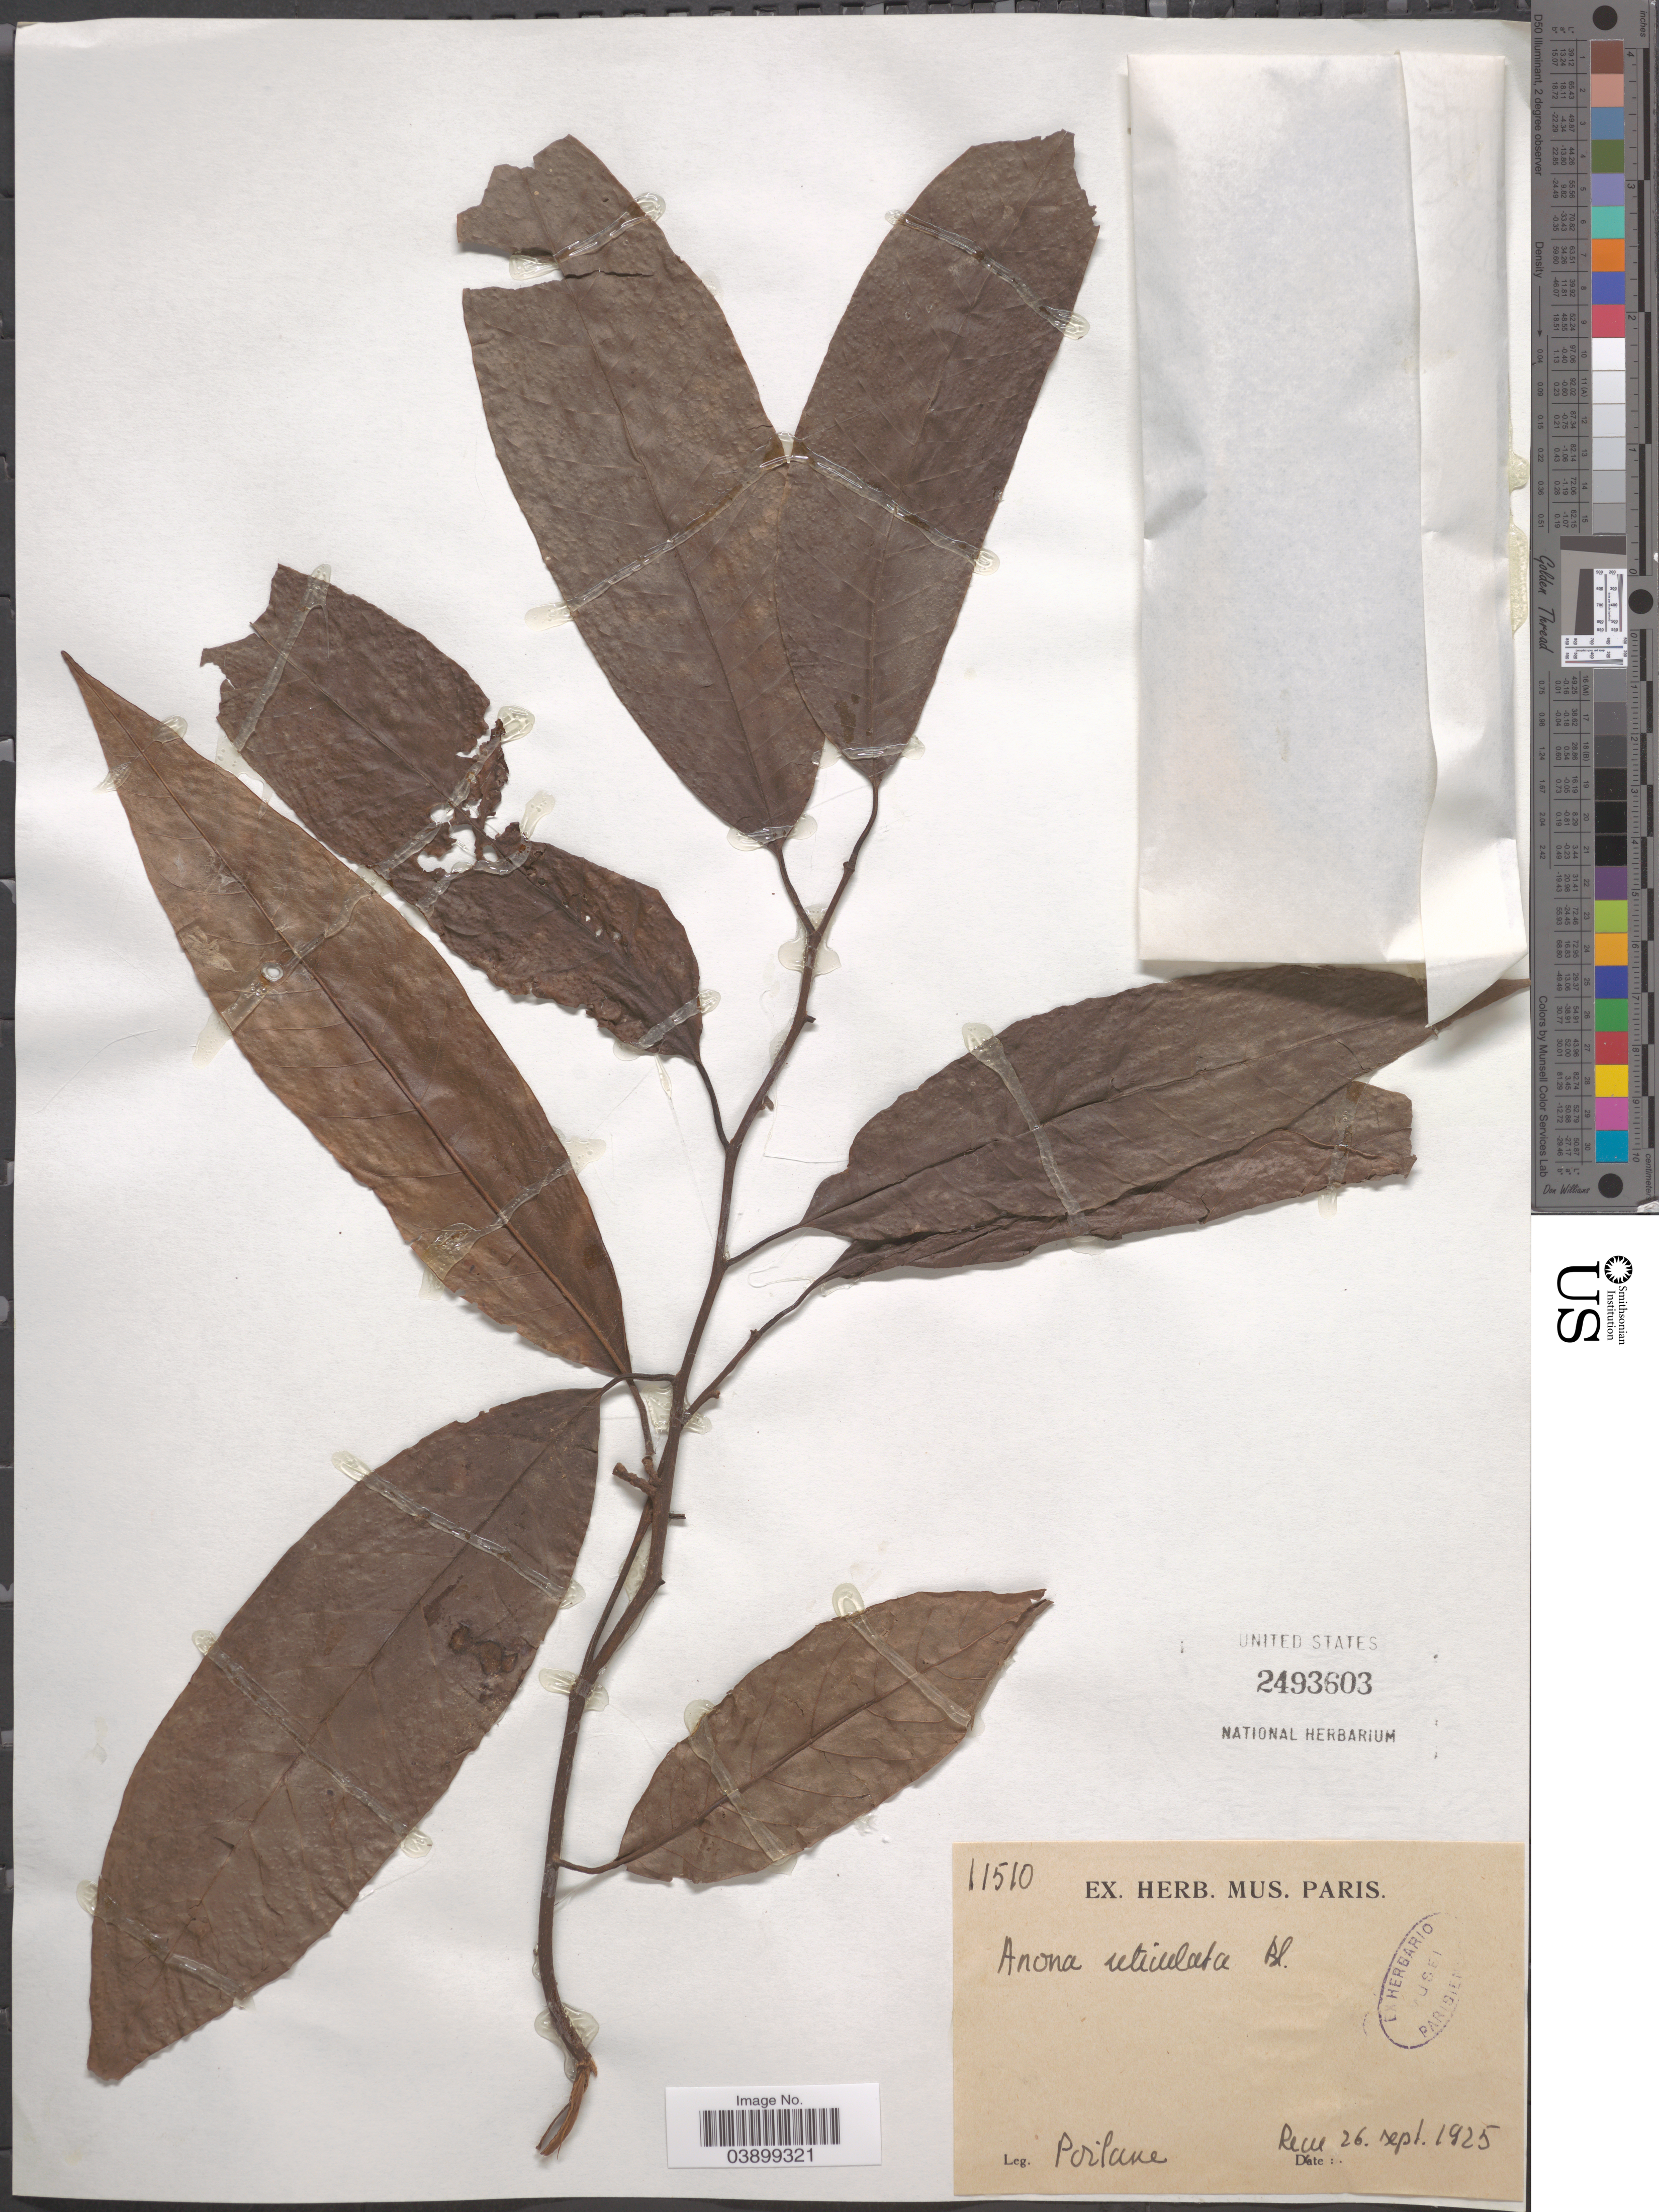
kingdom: Plantae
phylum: Tracheophyta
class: Magnoliopsida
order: Magnoliales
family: Annonaceae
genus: Annona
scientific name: Annona reticulata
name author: L.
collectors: -. Poilane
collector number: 11510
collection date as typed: "Recu 26 Sept 1925"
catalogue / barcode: US 2493603